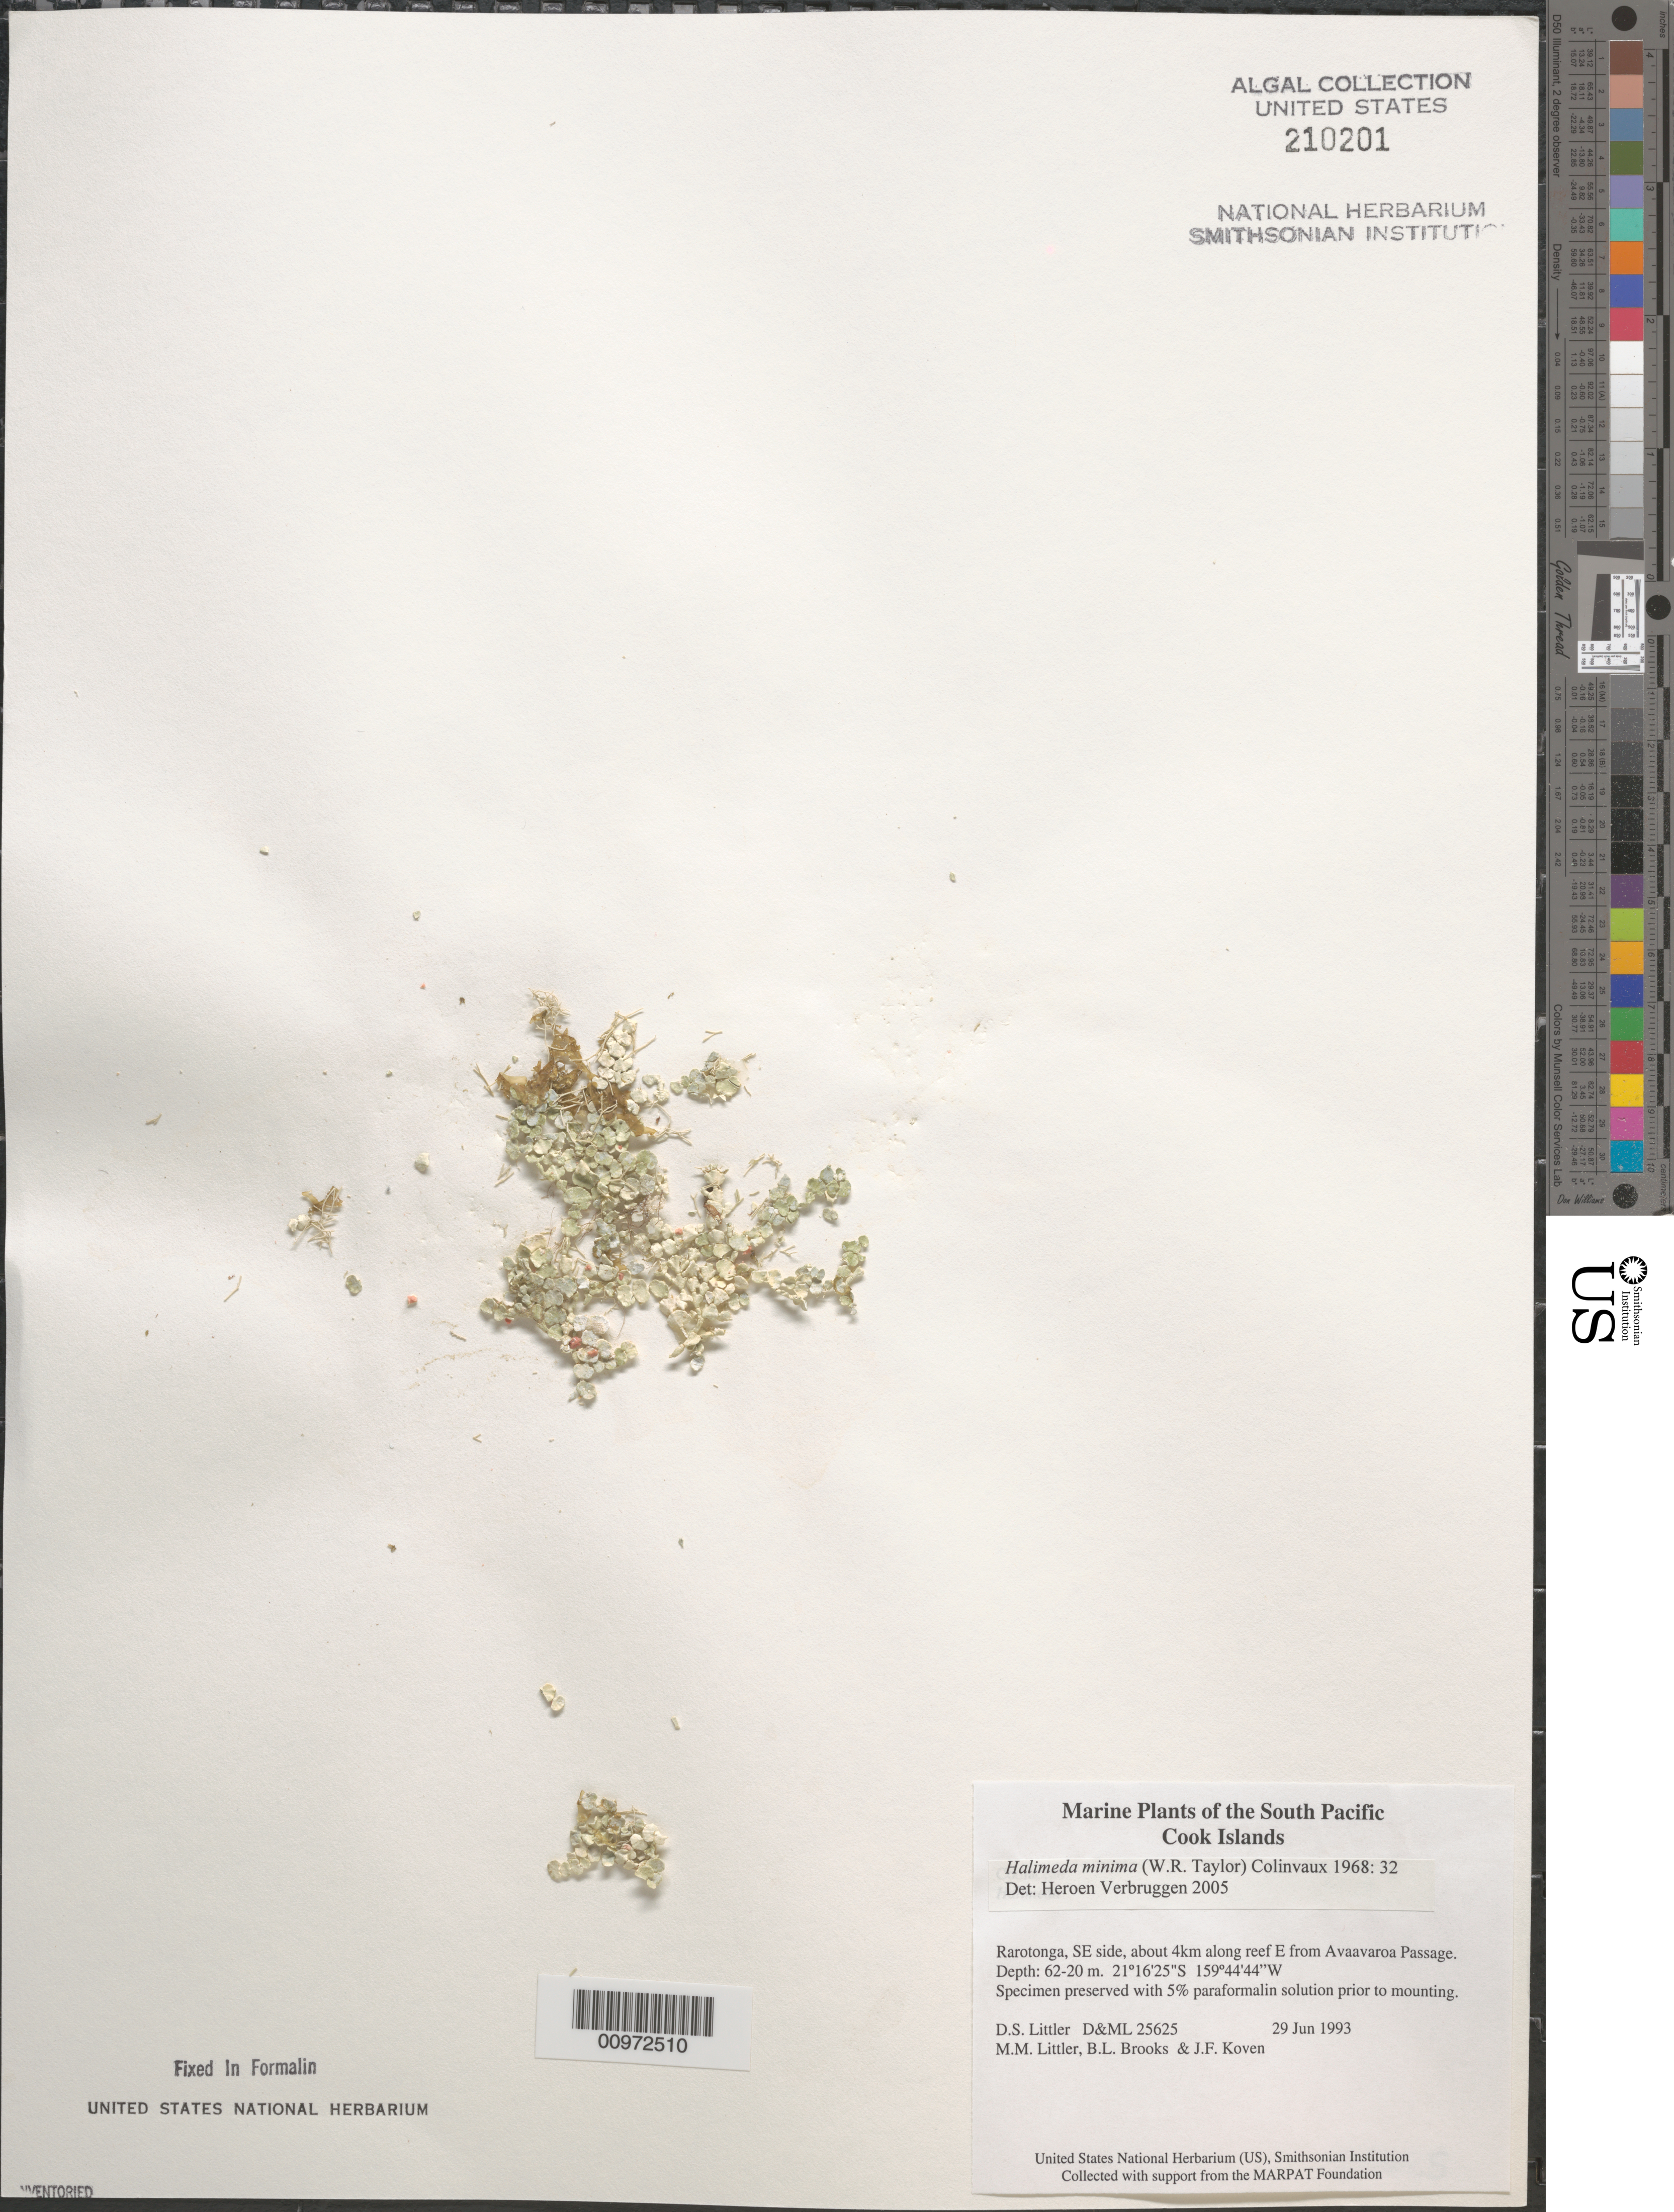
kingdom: Plantae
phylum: Chlorophyta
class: Ulvophyceae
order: Bryopsidales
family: Halimedaceae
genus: Halimeda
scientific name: Halimeda minima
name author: (W.R. Taylor) Hillis-Colinvaux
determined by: Verbruggen, H.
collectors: D. S. Littler, M. M. Littler, B. Brooks & J. Koven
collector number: D&ML 25625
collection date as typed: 29 Jun 1993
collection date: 1993-06-29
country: Cook Islands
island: Rarotonga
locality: Ca. 4 km along reef east from Avaavaroa Passage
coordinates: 21 16'25"S, 159 44'44"W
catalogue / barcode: US 210201